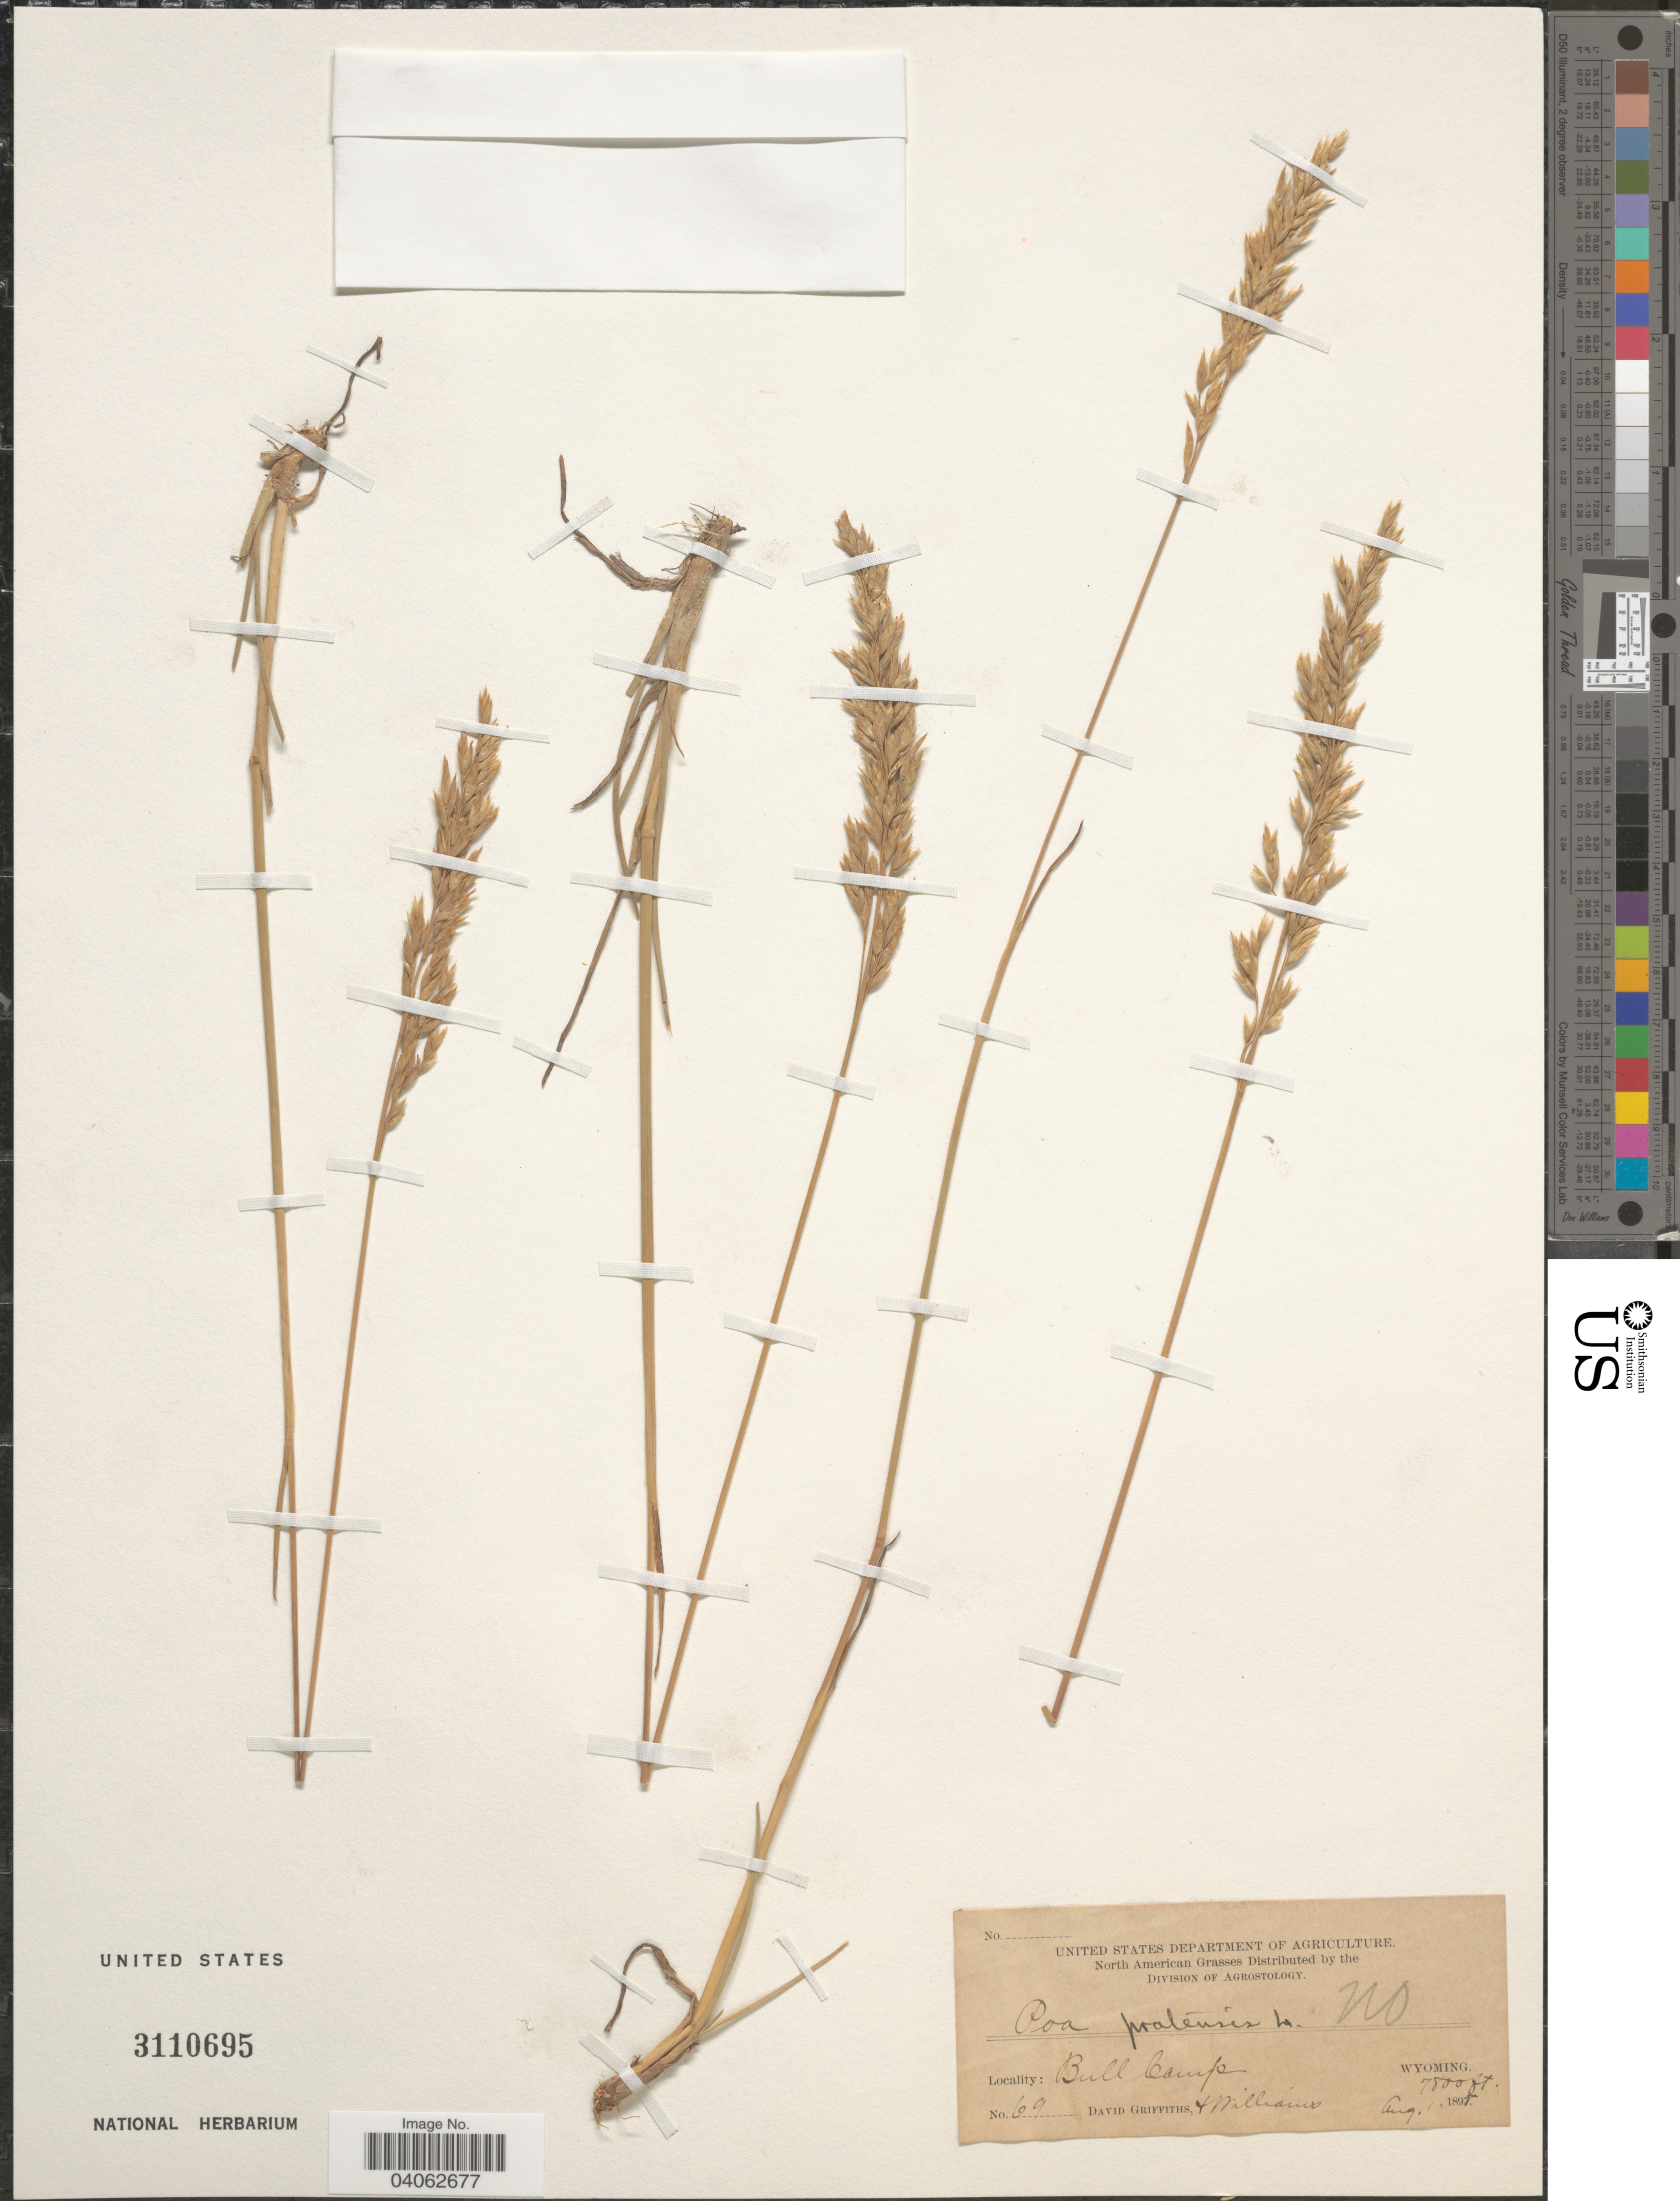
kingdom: Plantae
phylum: Tracheophyta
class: Liliopsida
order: Poales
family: Poaceae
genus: Poa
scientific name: Poa pratensis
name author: L.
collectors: D. Griffiths & -- Williams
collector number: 69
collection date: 1898-08-01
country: United States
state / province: Wyoming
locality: Bull Camp.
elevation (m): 2377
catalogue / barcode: US 3110695